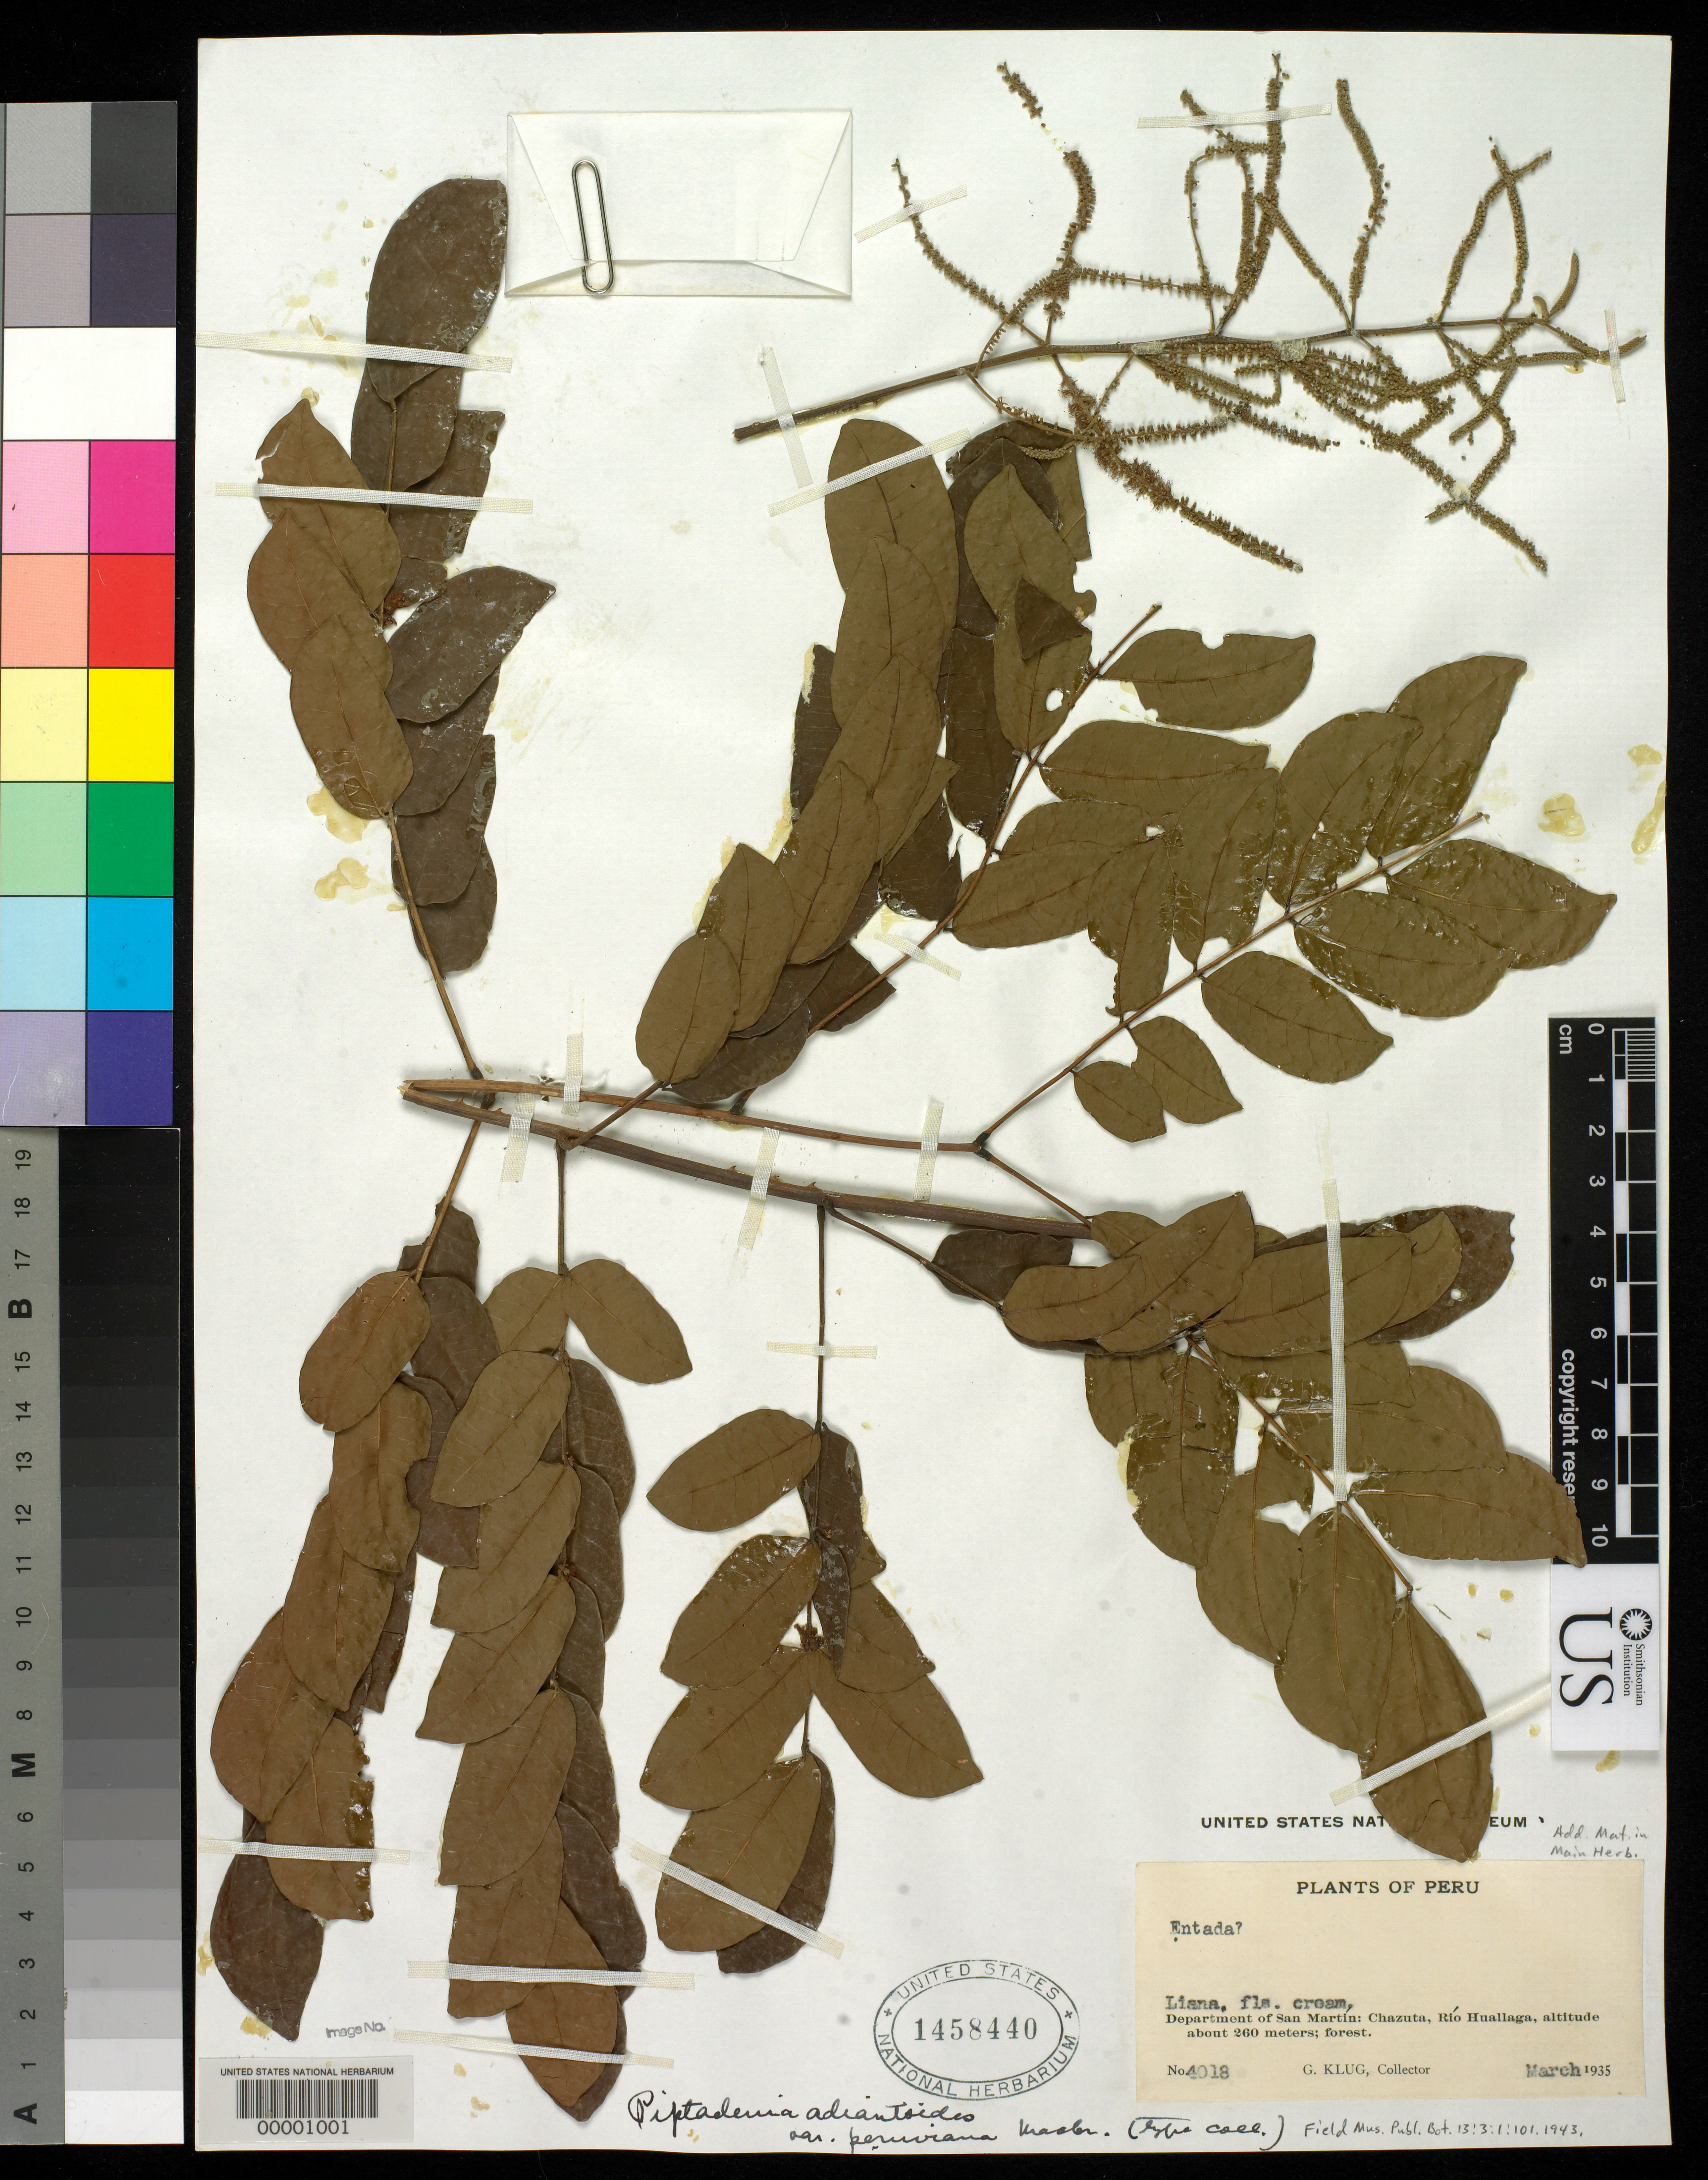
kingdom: Plantae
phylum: Tracheophyta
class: Magnoliopsida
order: Fabales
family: Fabaceae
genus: Piptadenia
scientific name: Piptadenia adiantoides var. peruviana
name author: J.F. Macbr.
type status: Isotype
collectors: G. Klug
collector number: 4018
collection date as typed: Mar 1935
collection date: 1935-03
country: Peru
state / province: San Martín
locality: Rio Huallaga.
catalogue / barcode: US 1458440